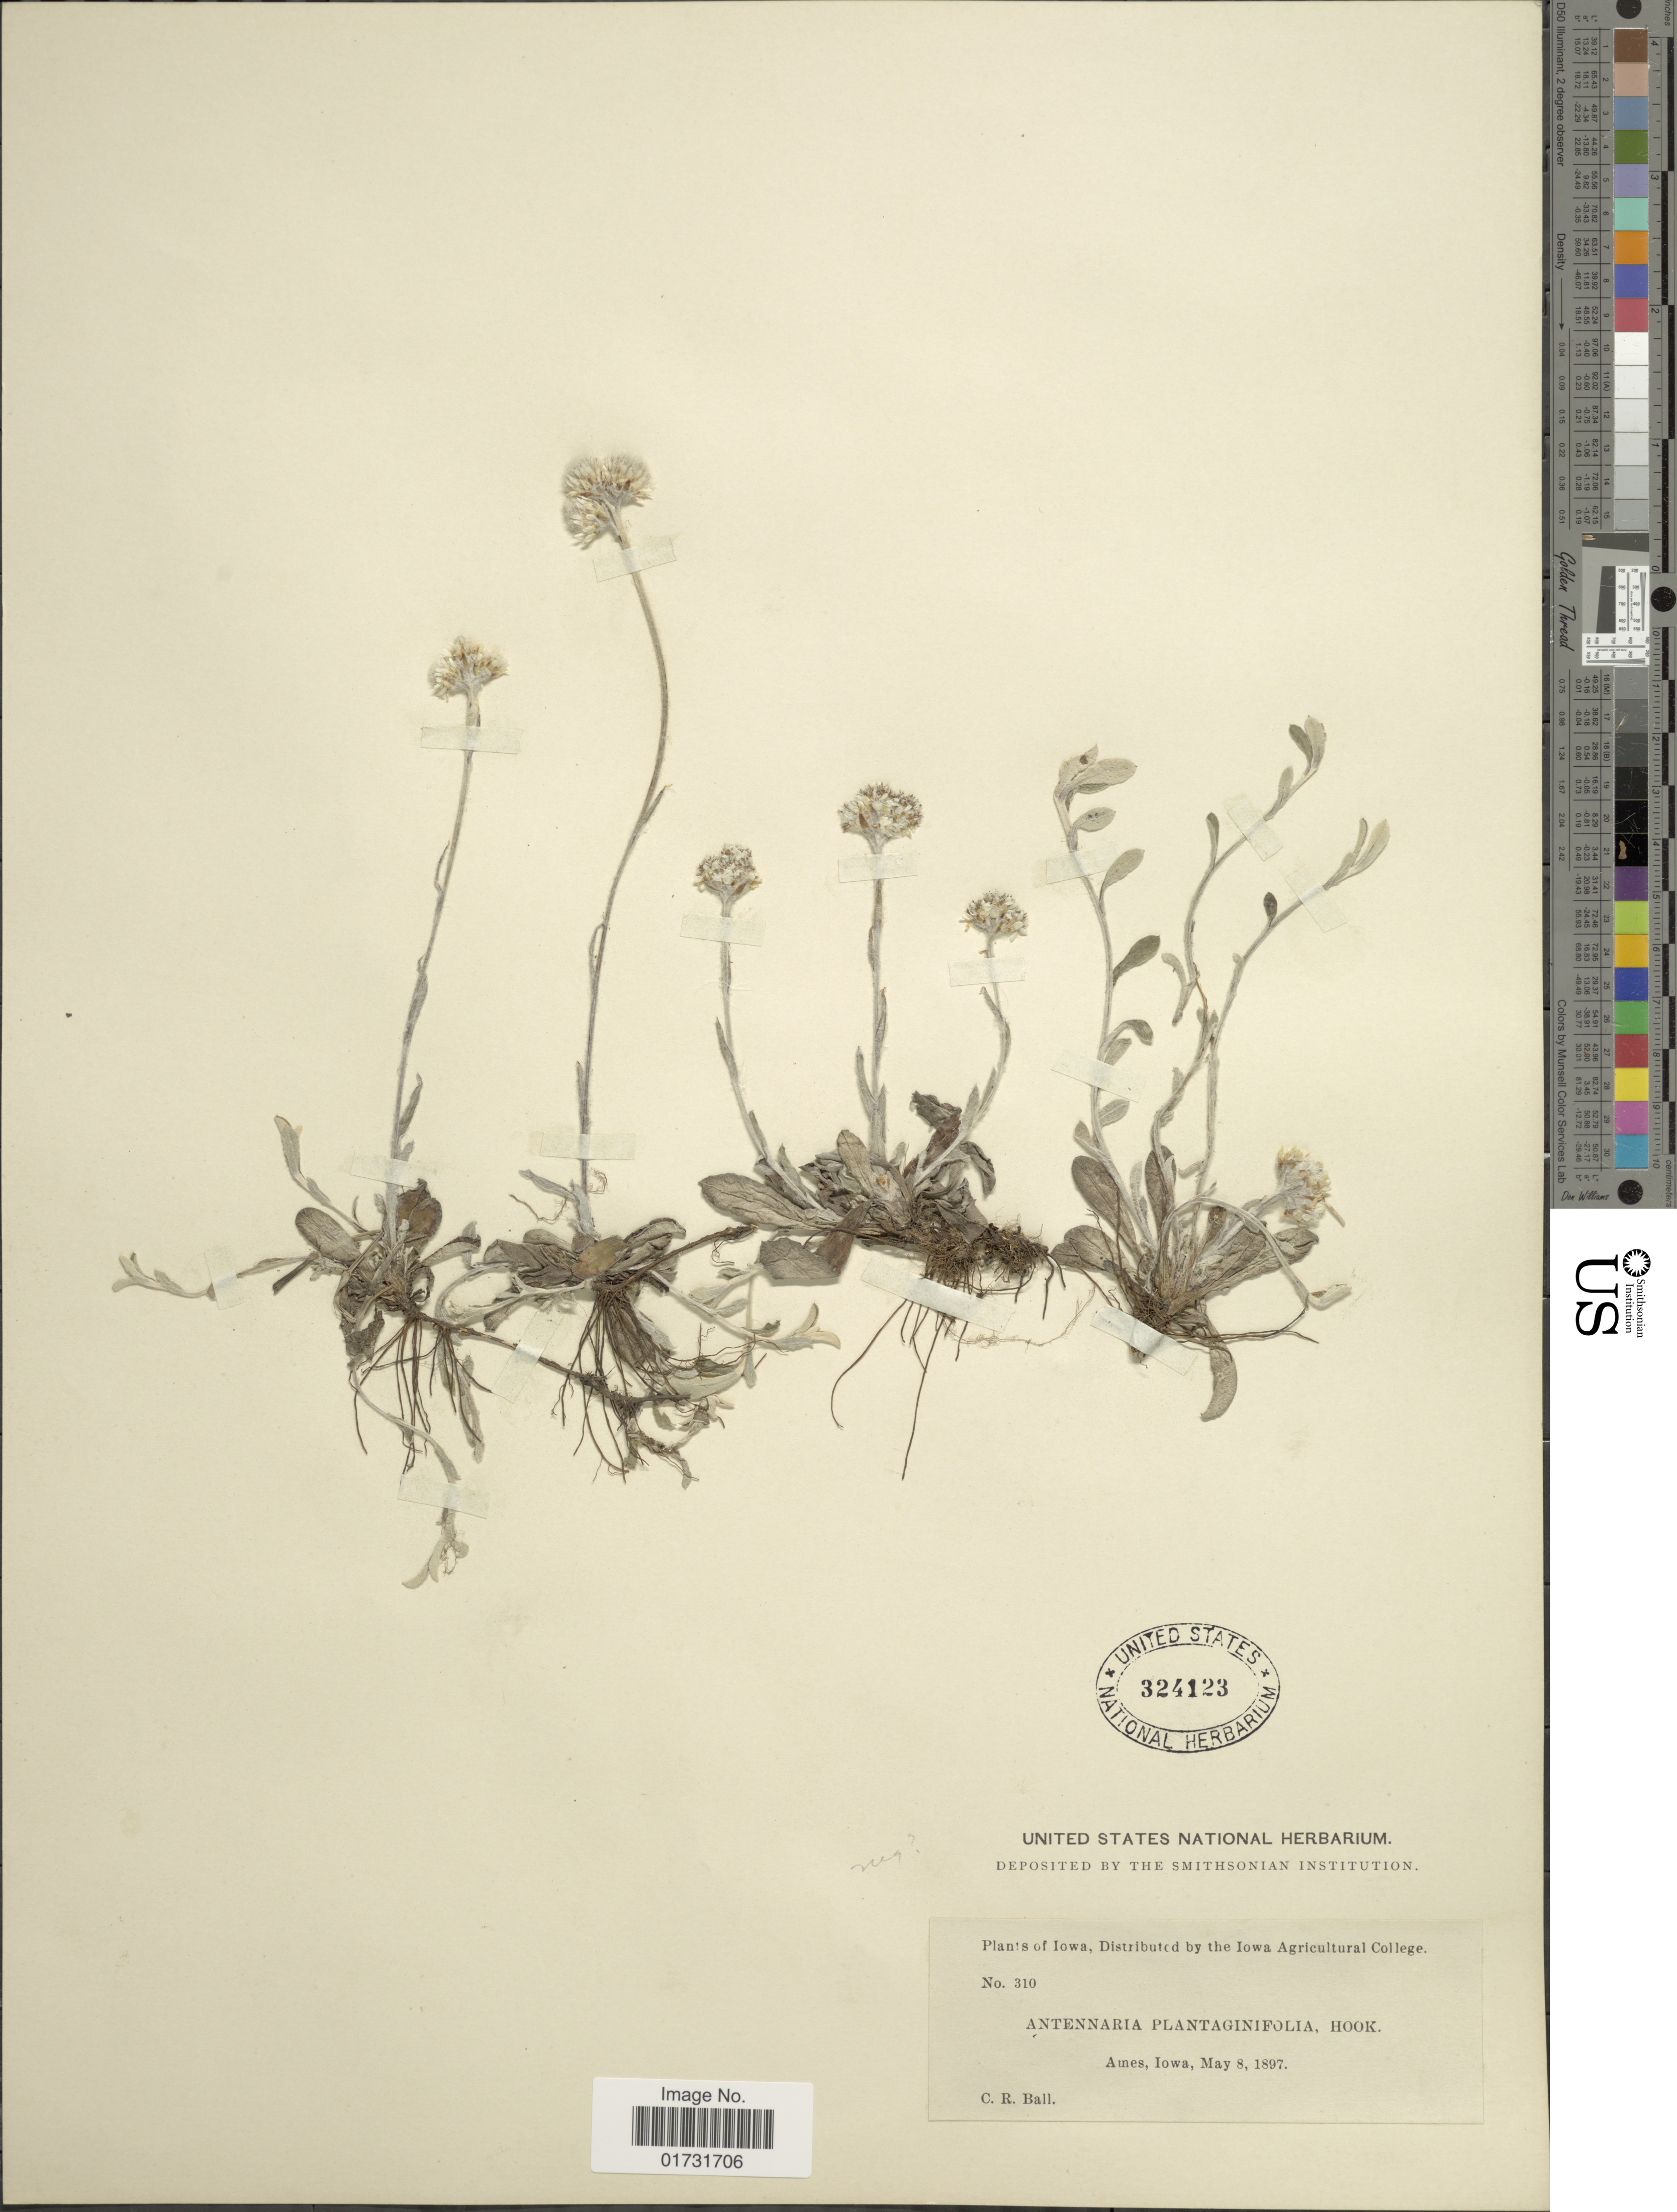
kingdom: Plantae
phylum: Tracheophyta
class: Magnoliopsida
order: Asterales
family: Asteraceae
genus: Antennaria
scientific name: Antennaria neglecta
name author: Greene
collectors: C. R. Ball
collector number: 310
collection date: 1897-05-08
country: United States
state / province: Iowa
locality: Ames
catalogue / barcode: US 324123